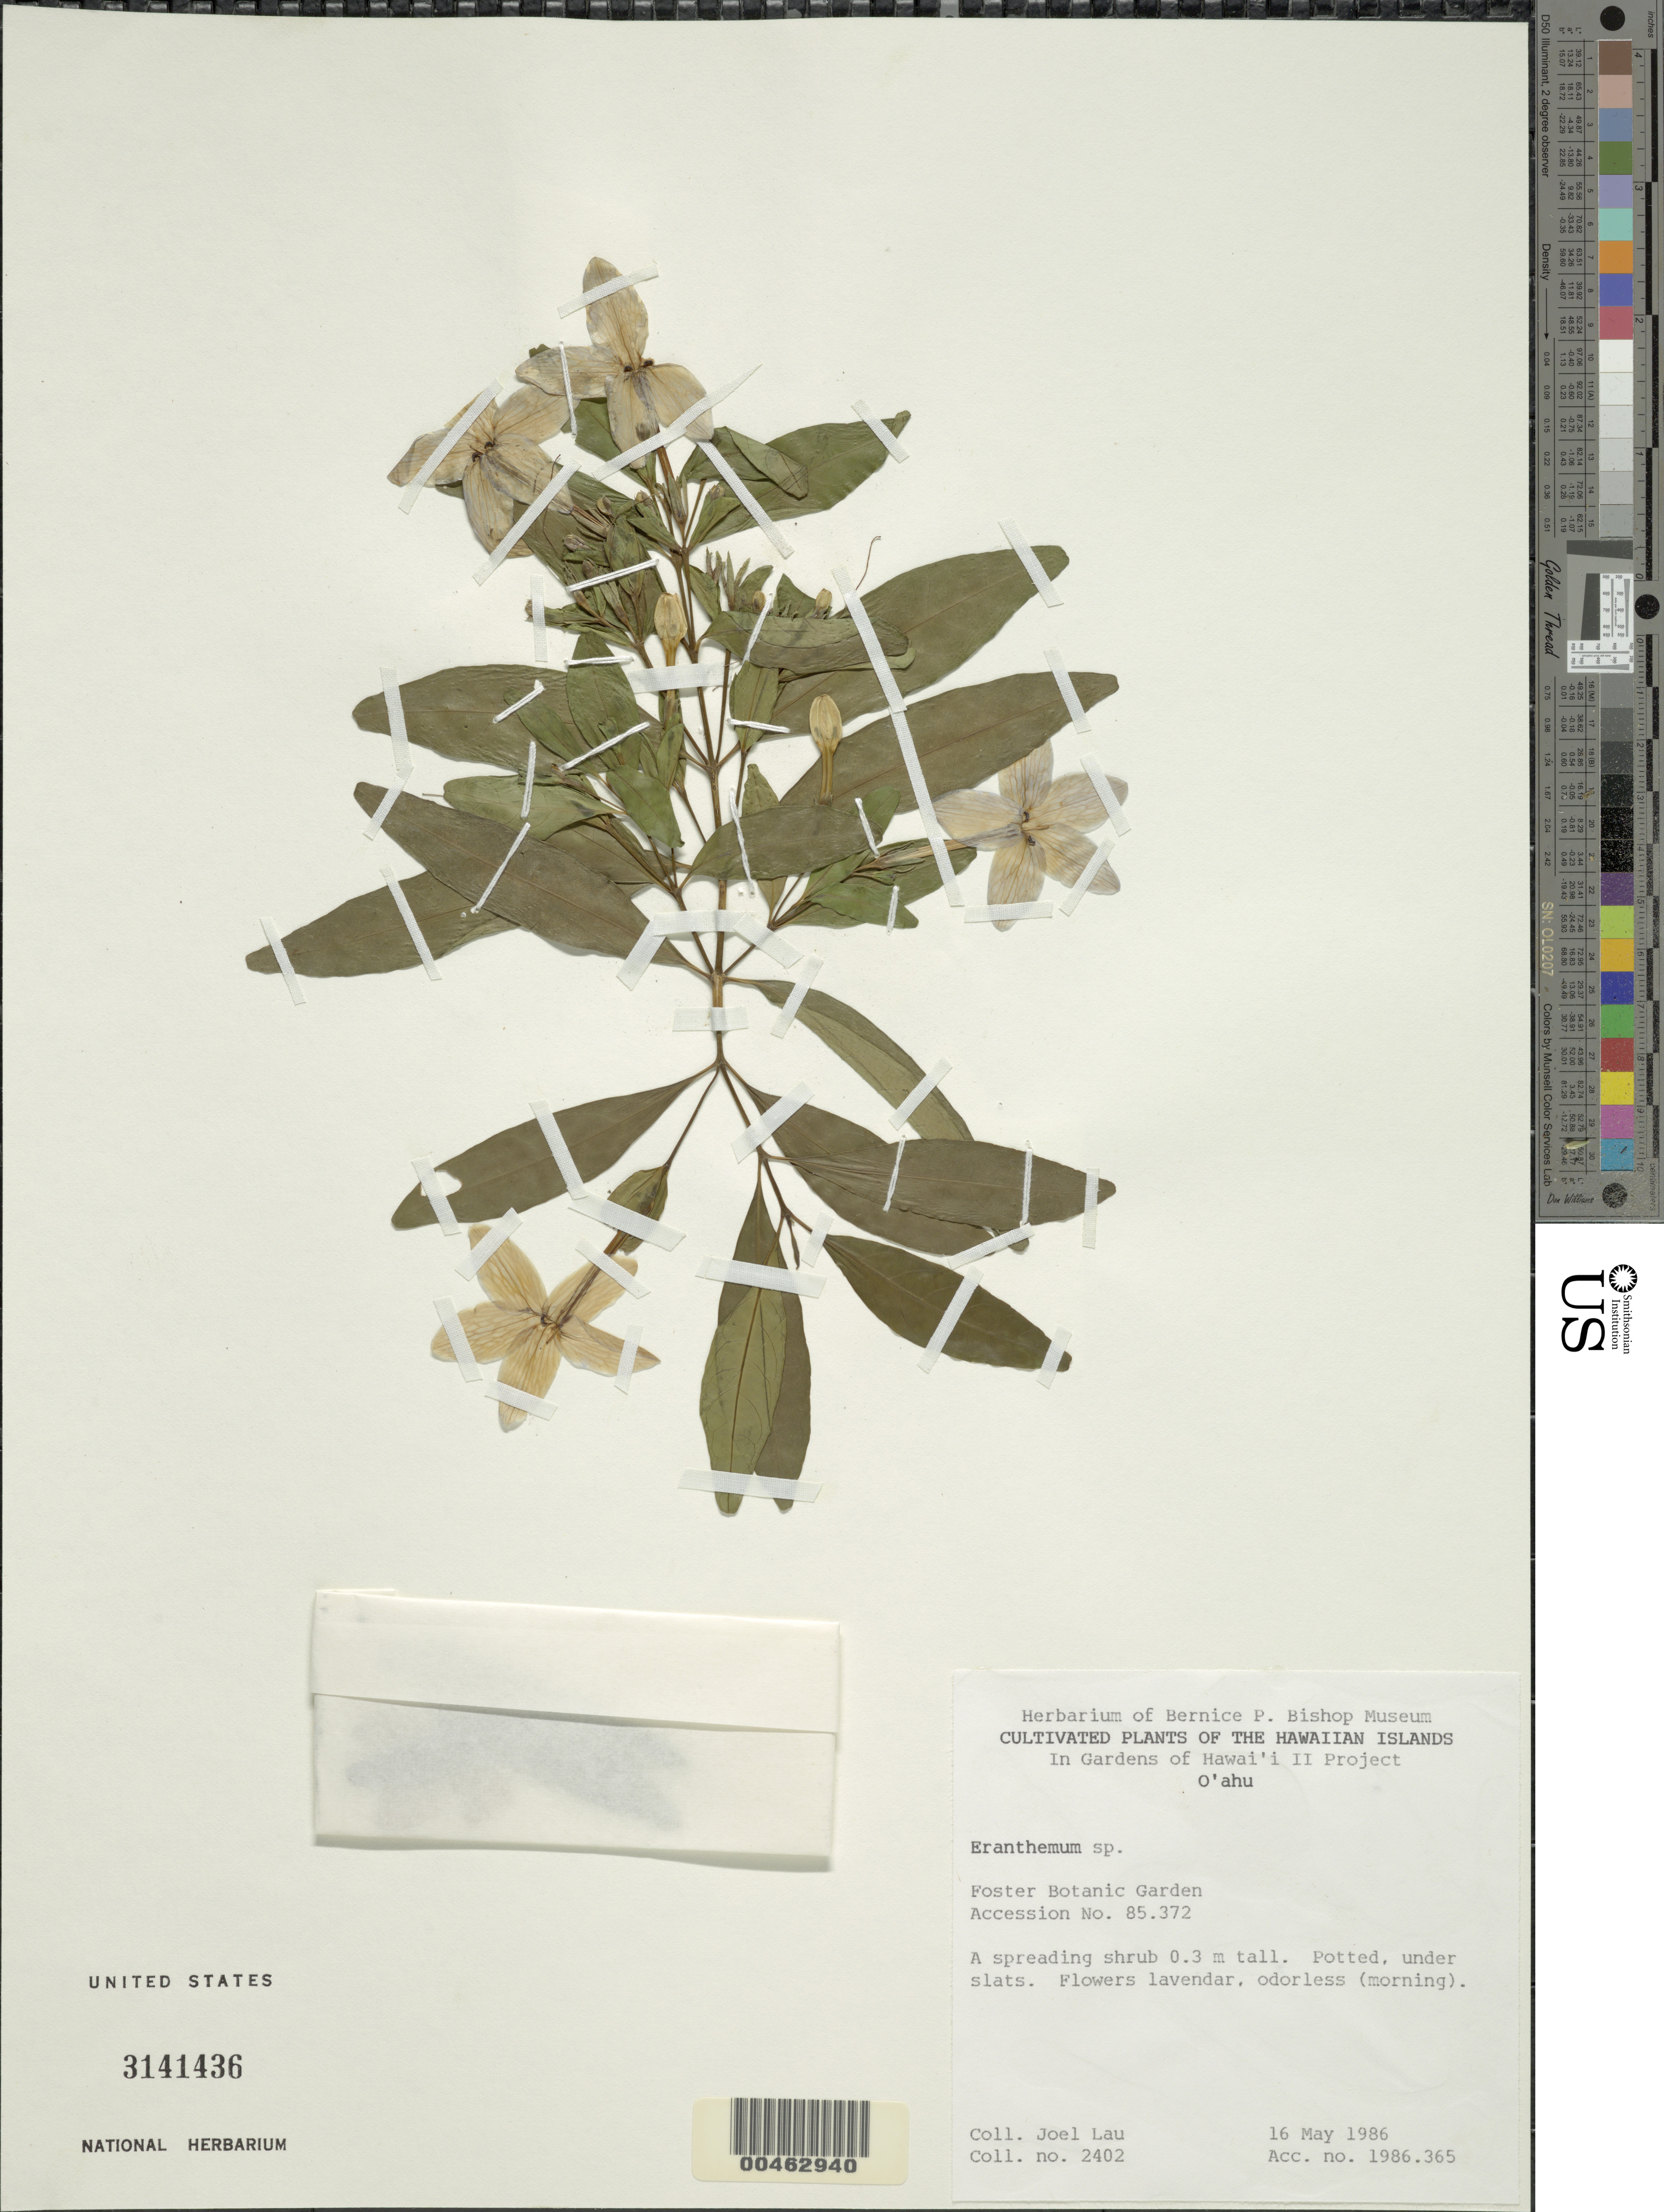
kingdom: Plantae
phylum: Tracheophyta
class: Magnoliopsida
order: Lamiales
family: Acanthaceae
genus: Eranthemum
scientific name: Eranthemum sp.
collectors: J. Lau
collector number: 2402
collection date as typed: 16 May 1986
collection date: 1986-05-16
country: United States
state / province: Hawaii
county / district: Honolulu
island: Oahu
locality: Foster Botanic Garden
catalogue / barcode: US 3141436